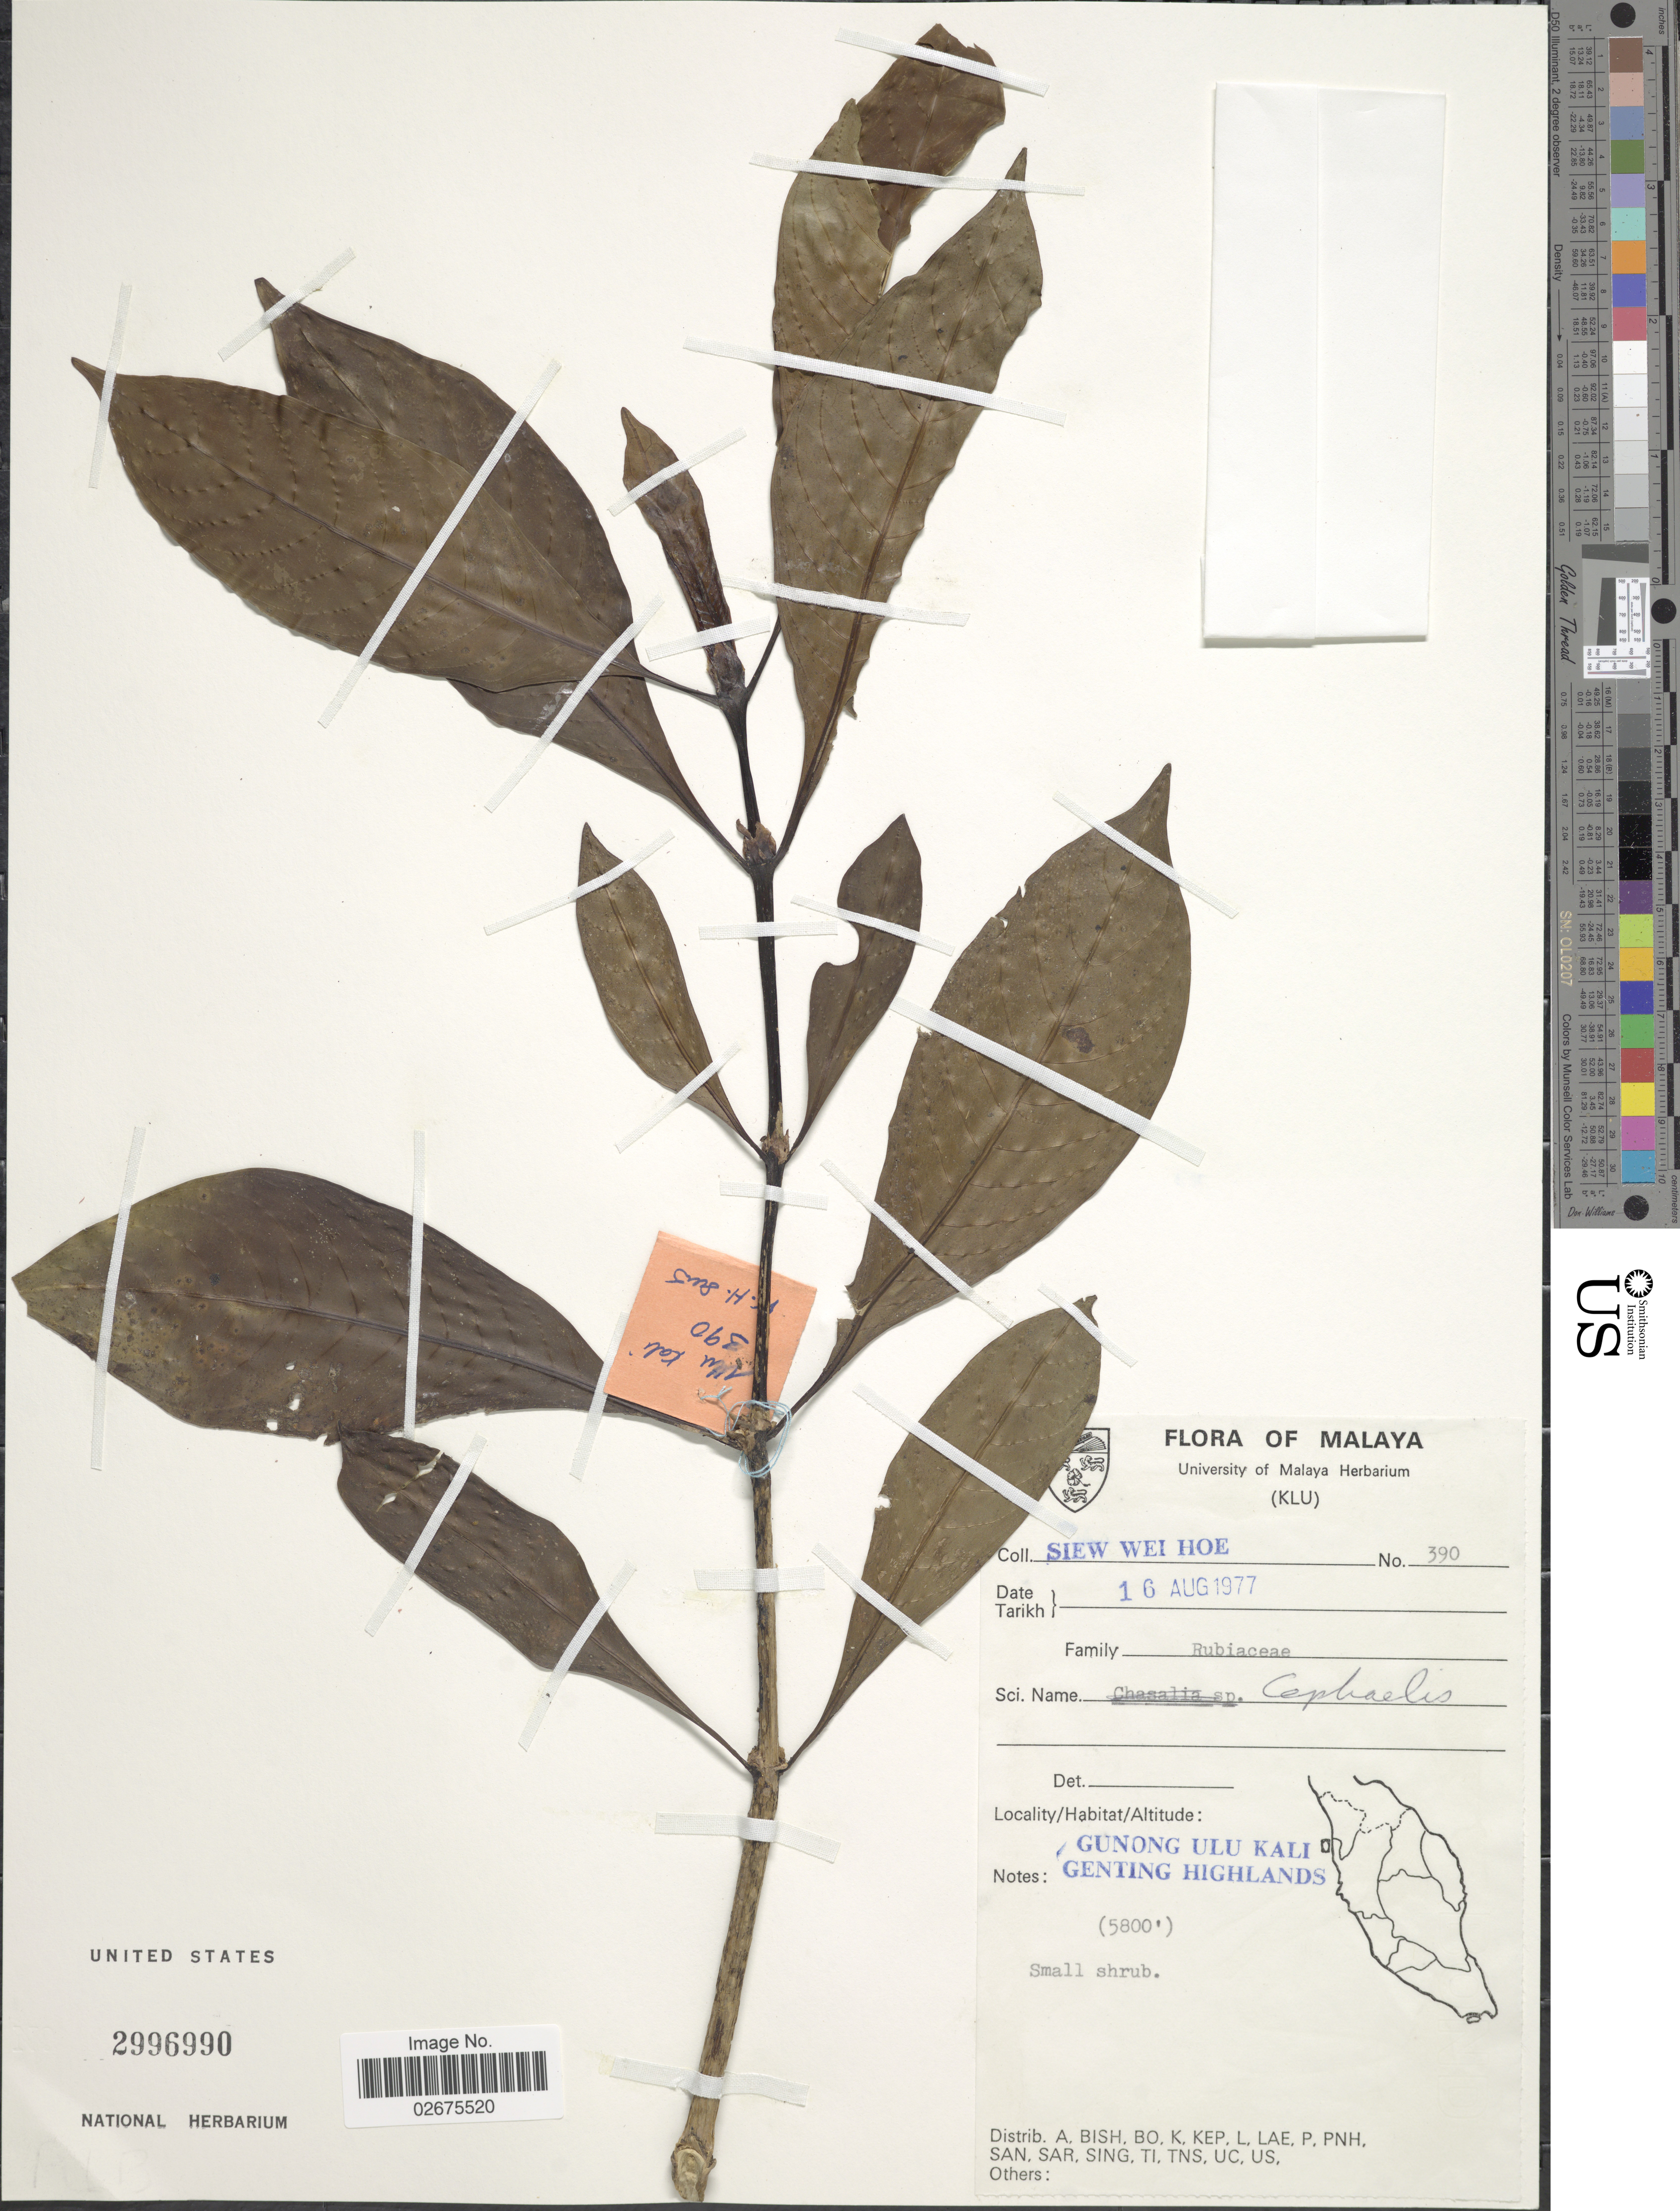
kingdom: Plantae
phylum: Tracheophyta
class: Magnoliopsida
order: Gentianales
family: Rubiaceae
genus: Cephaelis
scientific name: Cephaelis sp.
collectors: W. H. Siew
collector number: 390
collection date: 1977-08-16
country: Malaysia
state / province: Pahang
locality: Malaya, Gunong Ulu Kali. Genting Highlands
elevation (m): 1768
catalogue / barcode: US 2996990